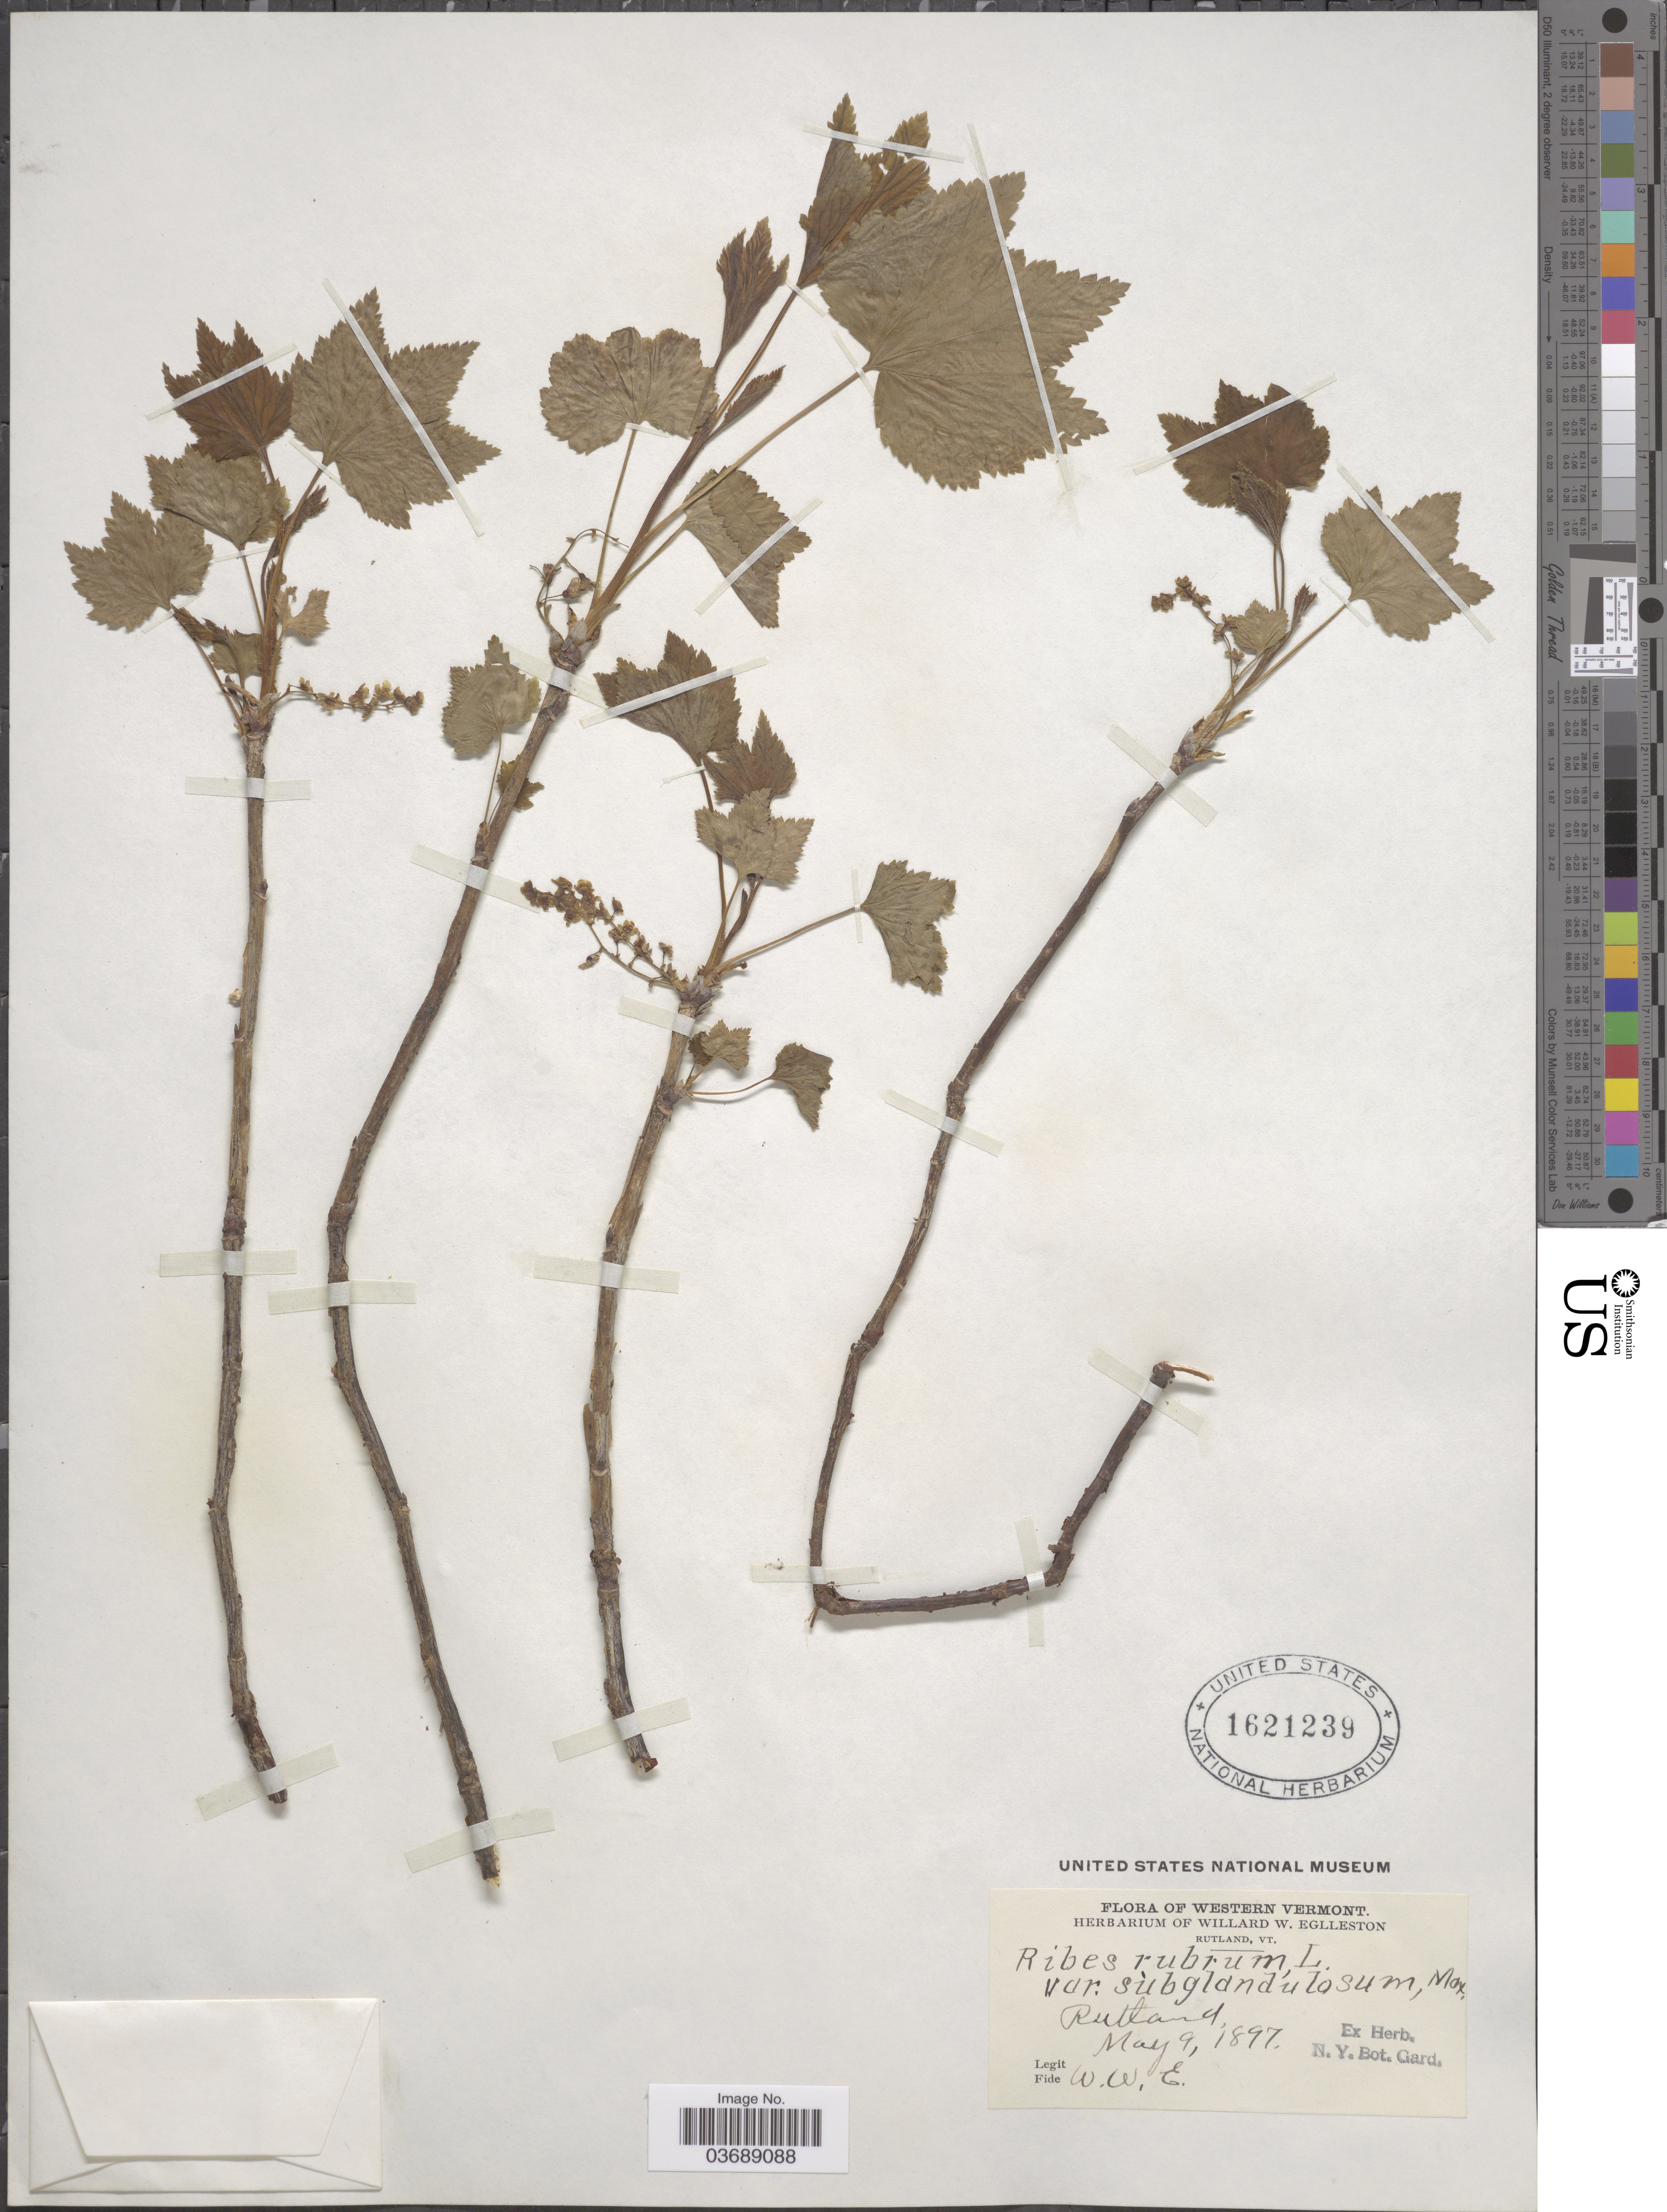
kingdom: Plantae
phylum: Tracheophyta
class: Magnoliopsida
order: Saxifragales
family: Grossulariaceae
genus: Ribes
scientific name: Ribes rubrum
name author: L.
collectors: W. W. Eggleston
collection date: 1897-05-09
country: United States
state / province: Vermont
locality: Western Vermont. Rutland.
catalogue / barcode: US 1621239